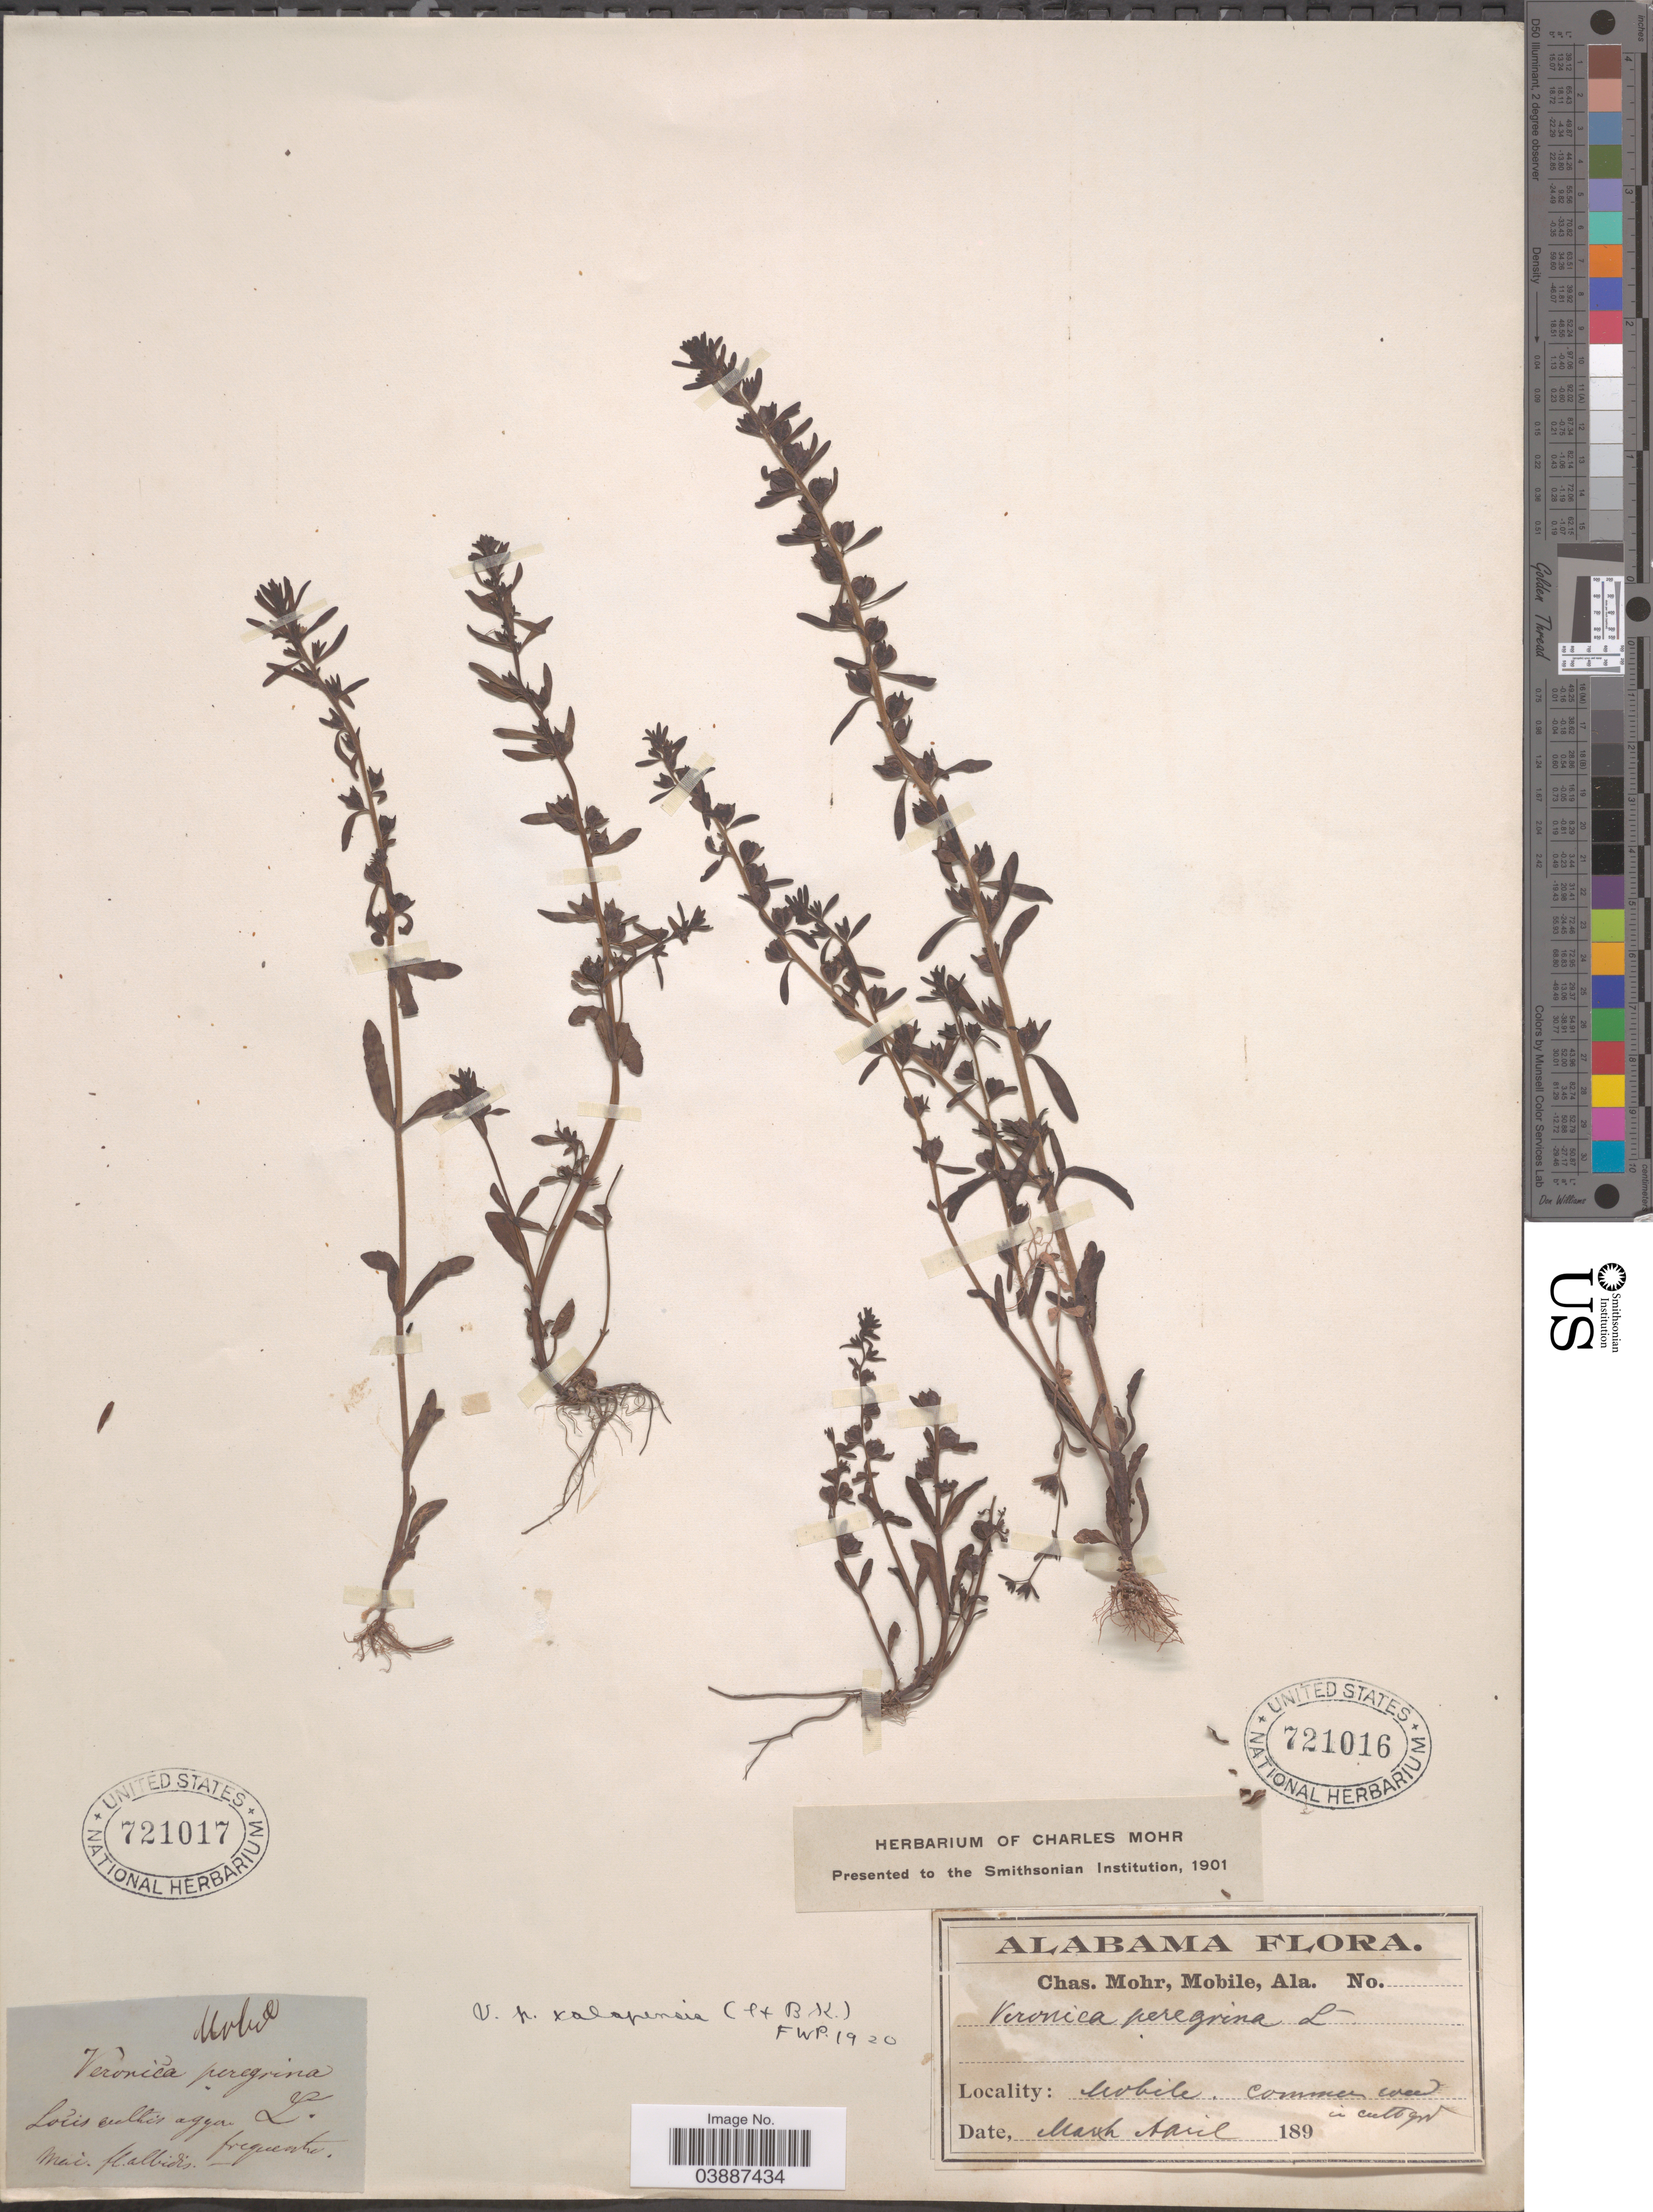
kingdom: Plantae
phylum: Tracheophyta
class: Magnoliopsida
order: Lamiales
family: Plantaginaceae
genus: Veronica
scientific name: Veronica peregrina var. xalapensis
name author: Kunth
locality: Mobile.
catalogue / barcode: US 721017-2